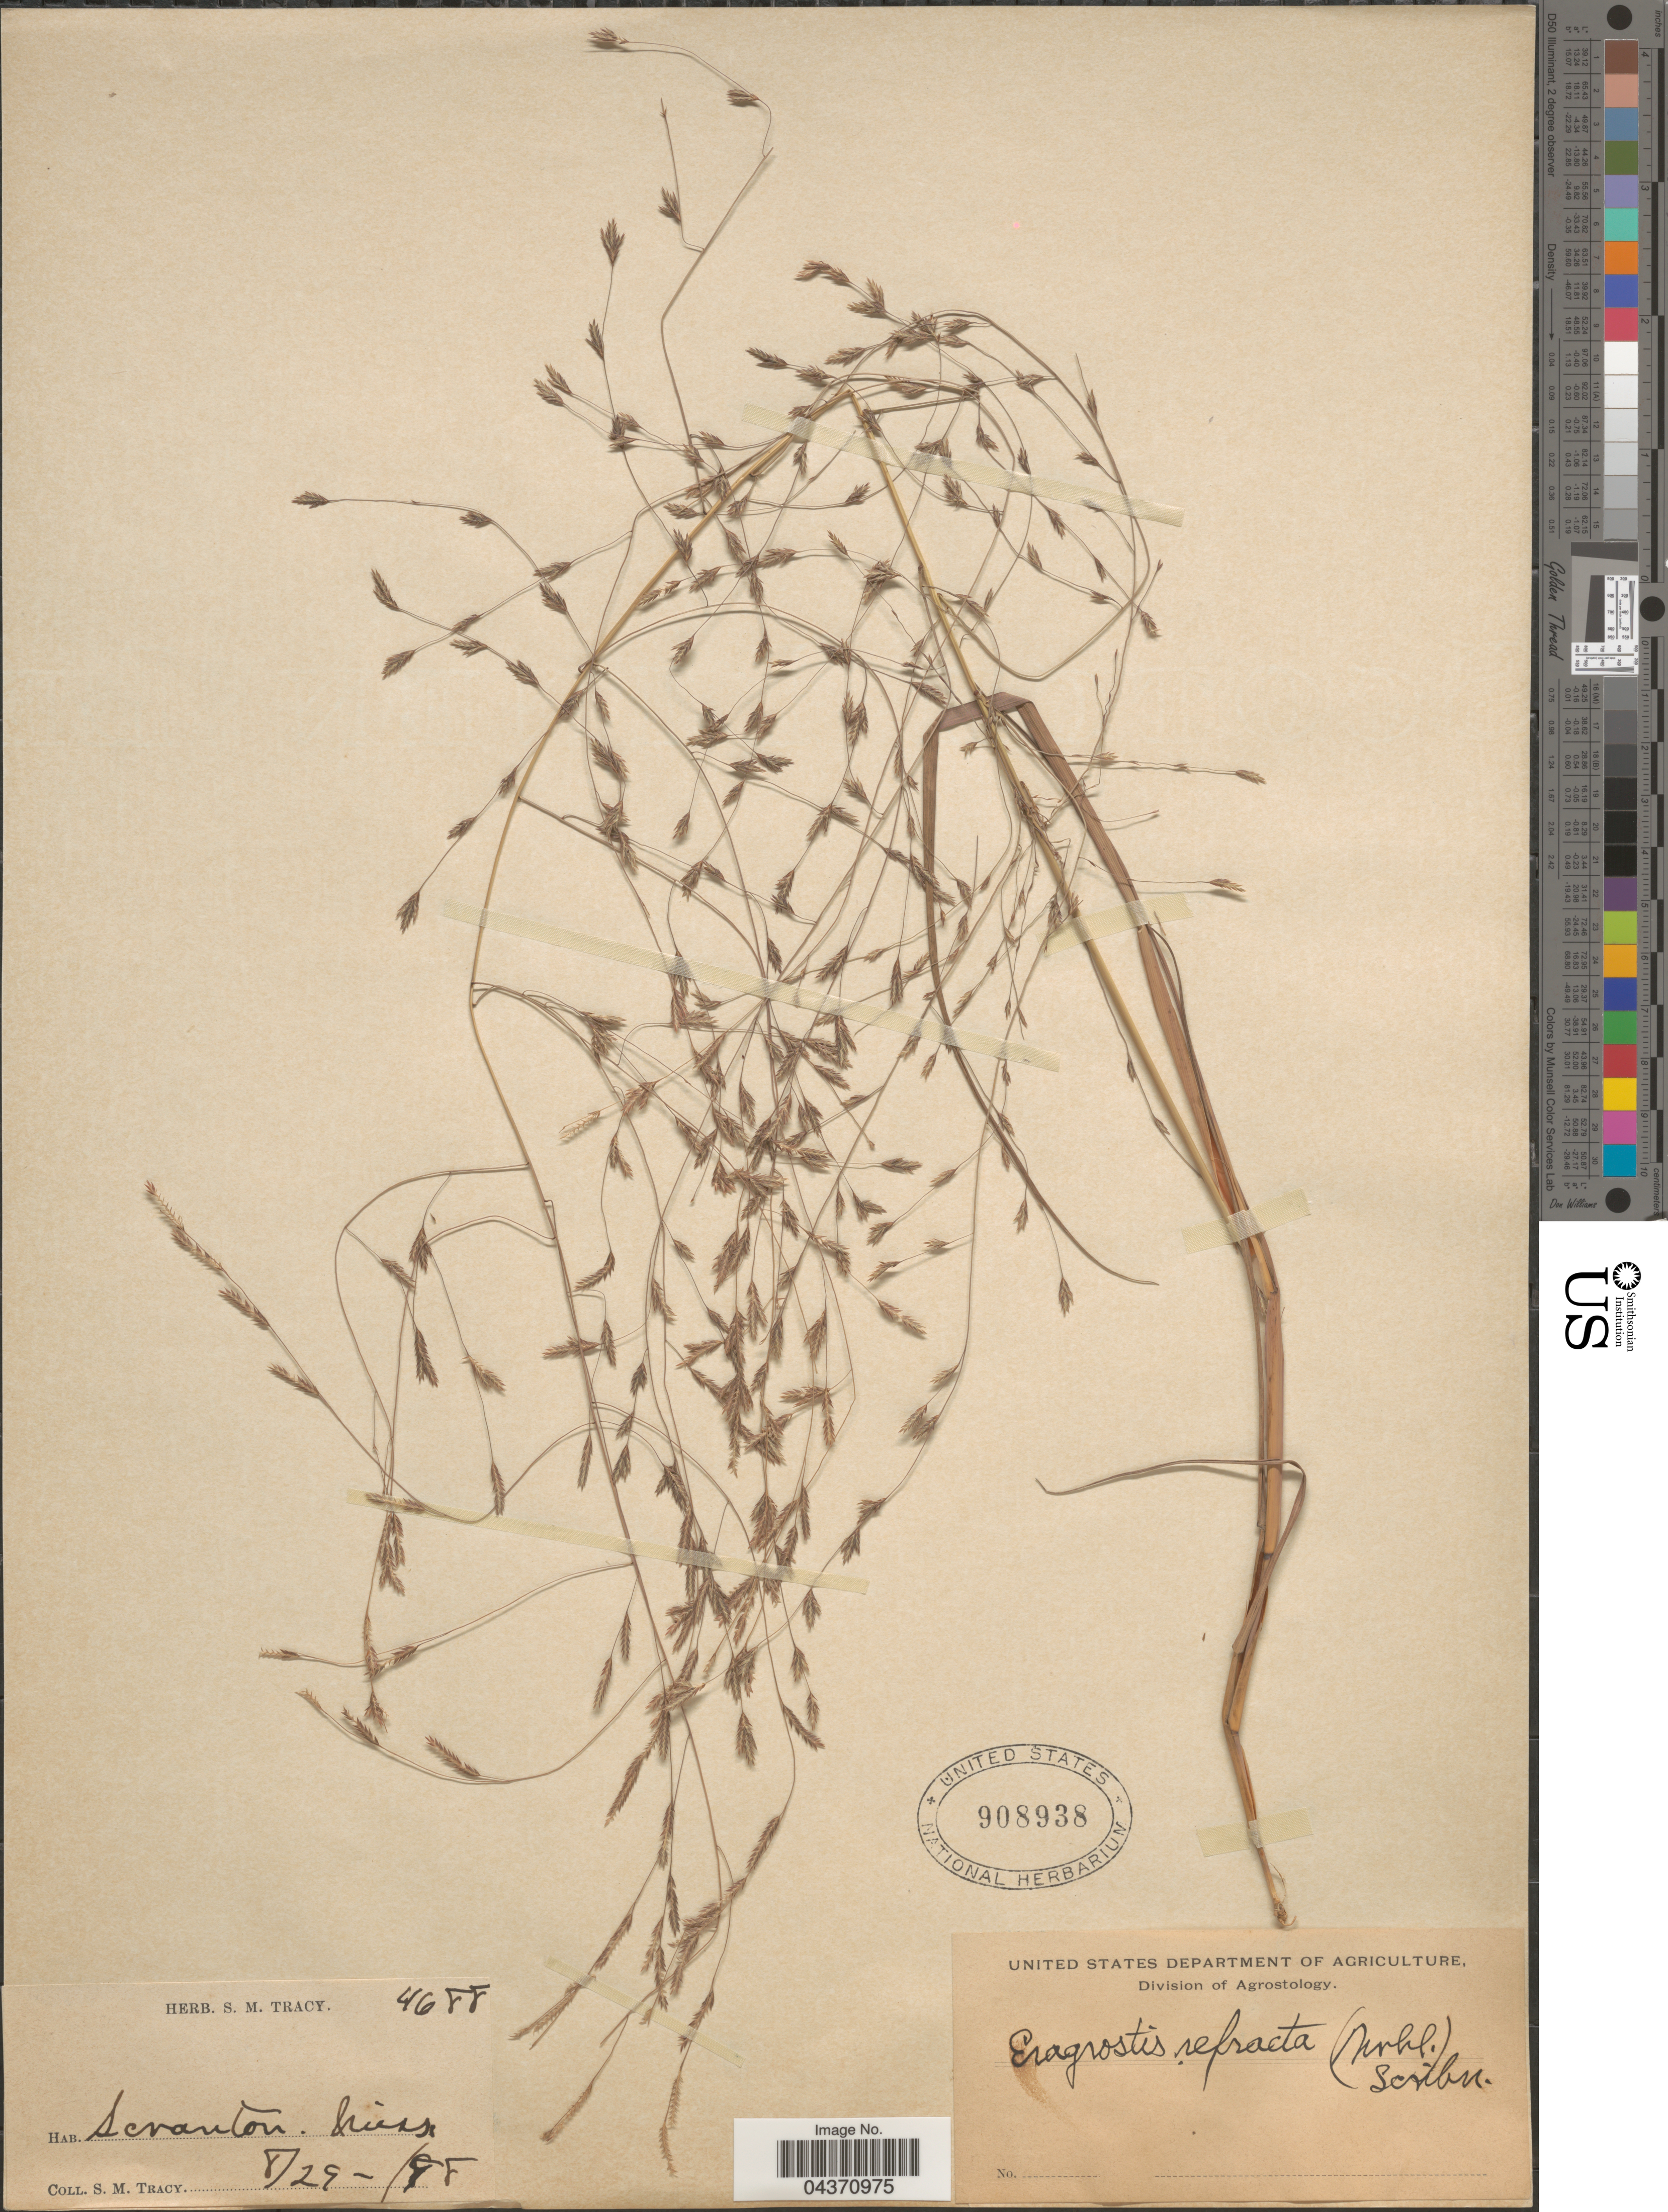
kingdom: Plantae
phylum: Tracheophyta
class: Liliopsida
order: Poales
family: Poaceae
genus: Eragrostis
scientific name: Eragrostis refracta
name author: (Muhl.) Scribn.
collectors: S. M. Tracy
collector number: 4688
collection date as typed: Transcribed d/m/y: 29/8/98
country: United States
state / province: Mississippi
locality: Scranton.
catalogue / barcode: US 908938